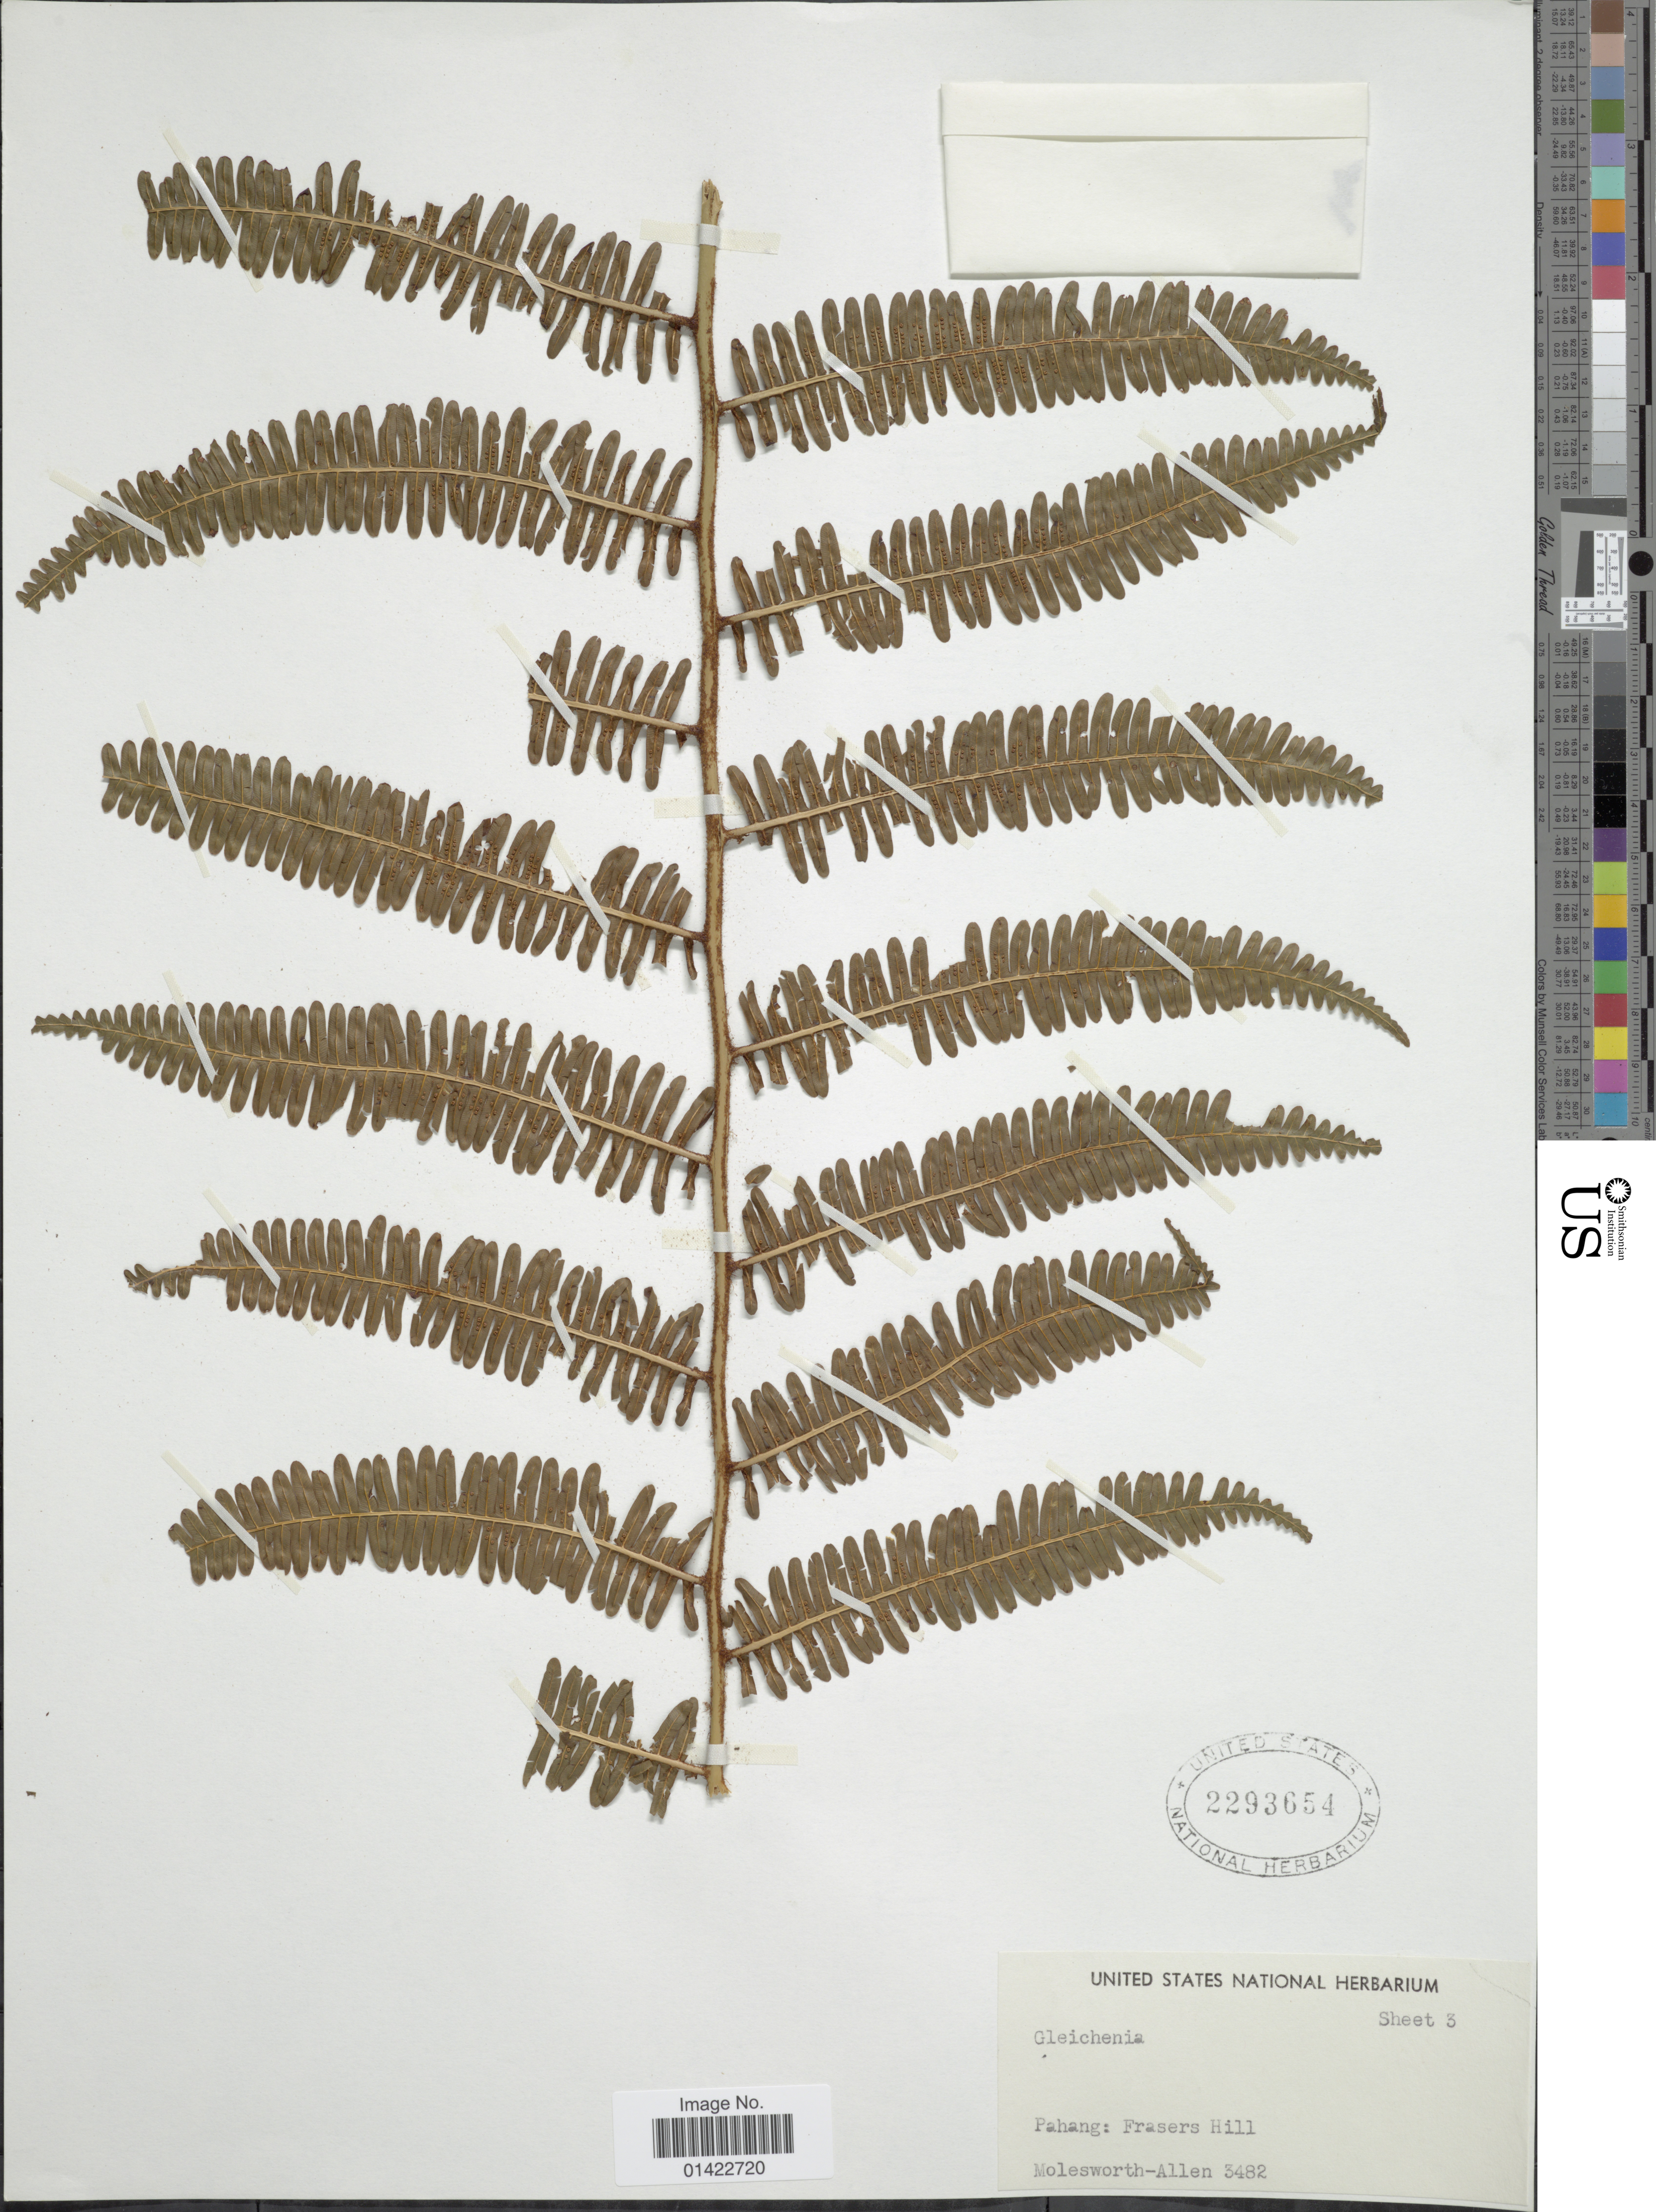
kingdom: Plantae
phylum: Tracheophyta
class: Polypodiopsida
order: Gleicheniales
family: Gleicheniaceae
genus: Sticherus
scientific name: Sticherus sp.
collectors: B. E. G. Molesworth-Allen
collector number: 3482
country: Malaysia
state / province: Pahang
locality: Frasers Hill.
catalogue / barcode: US 2293654